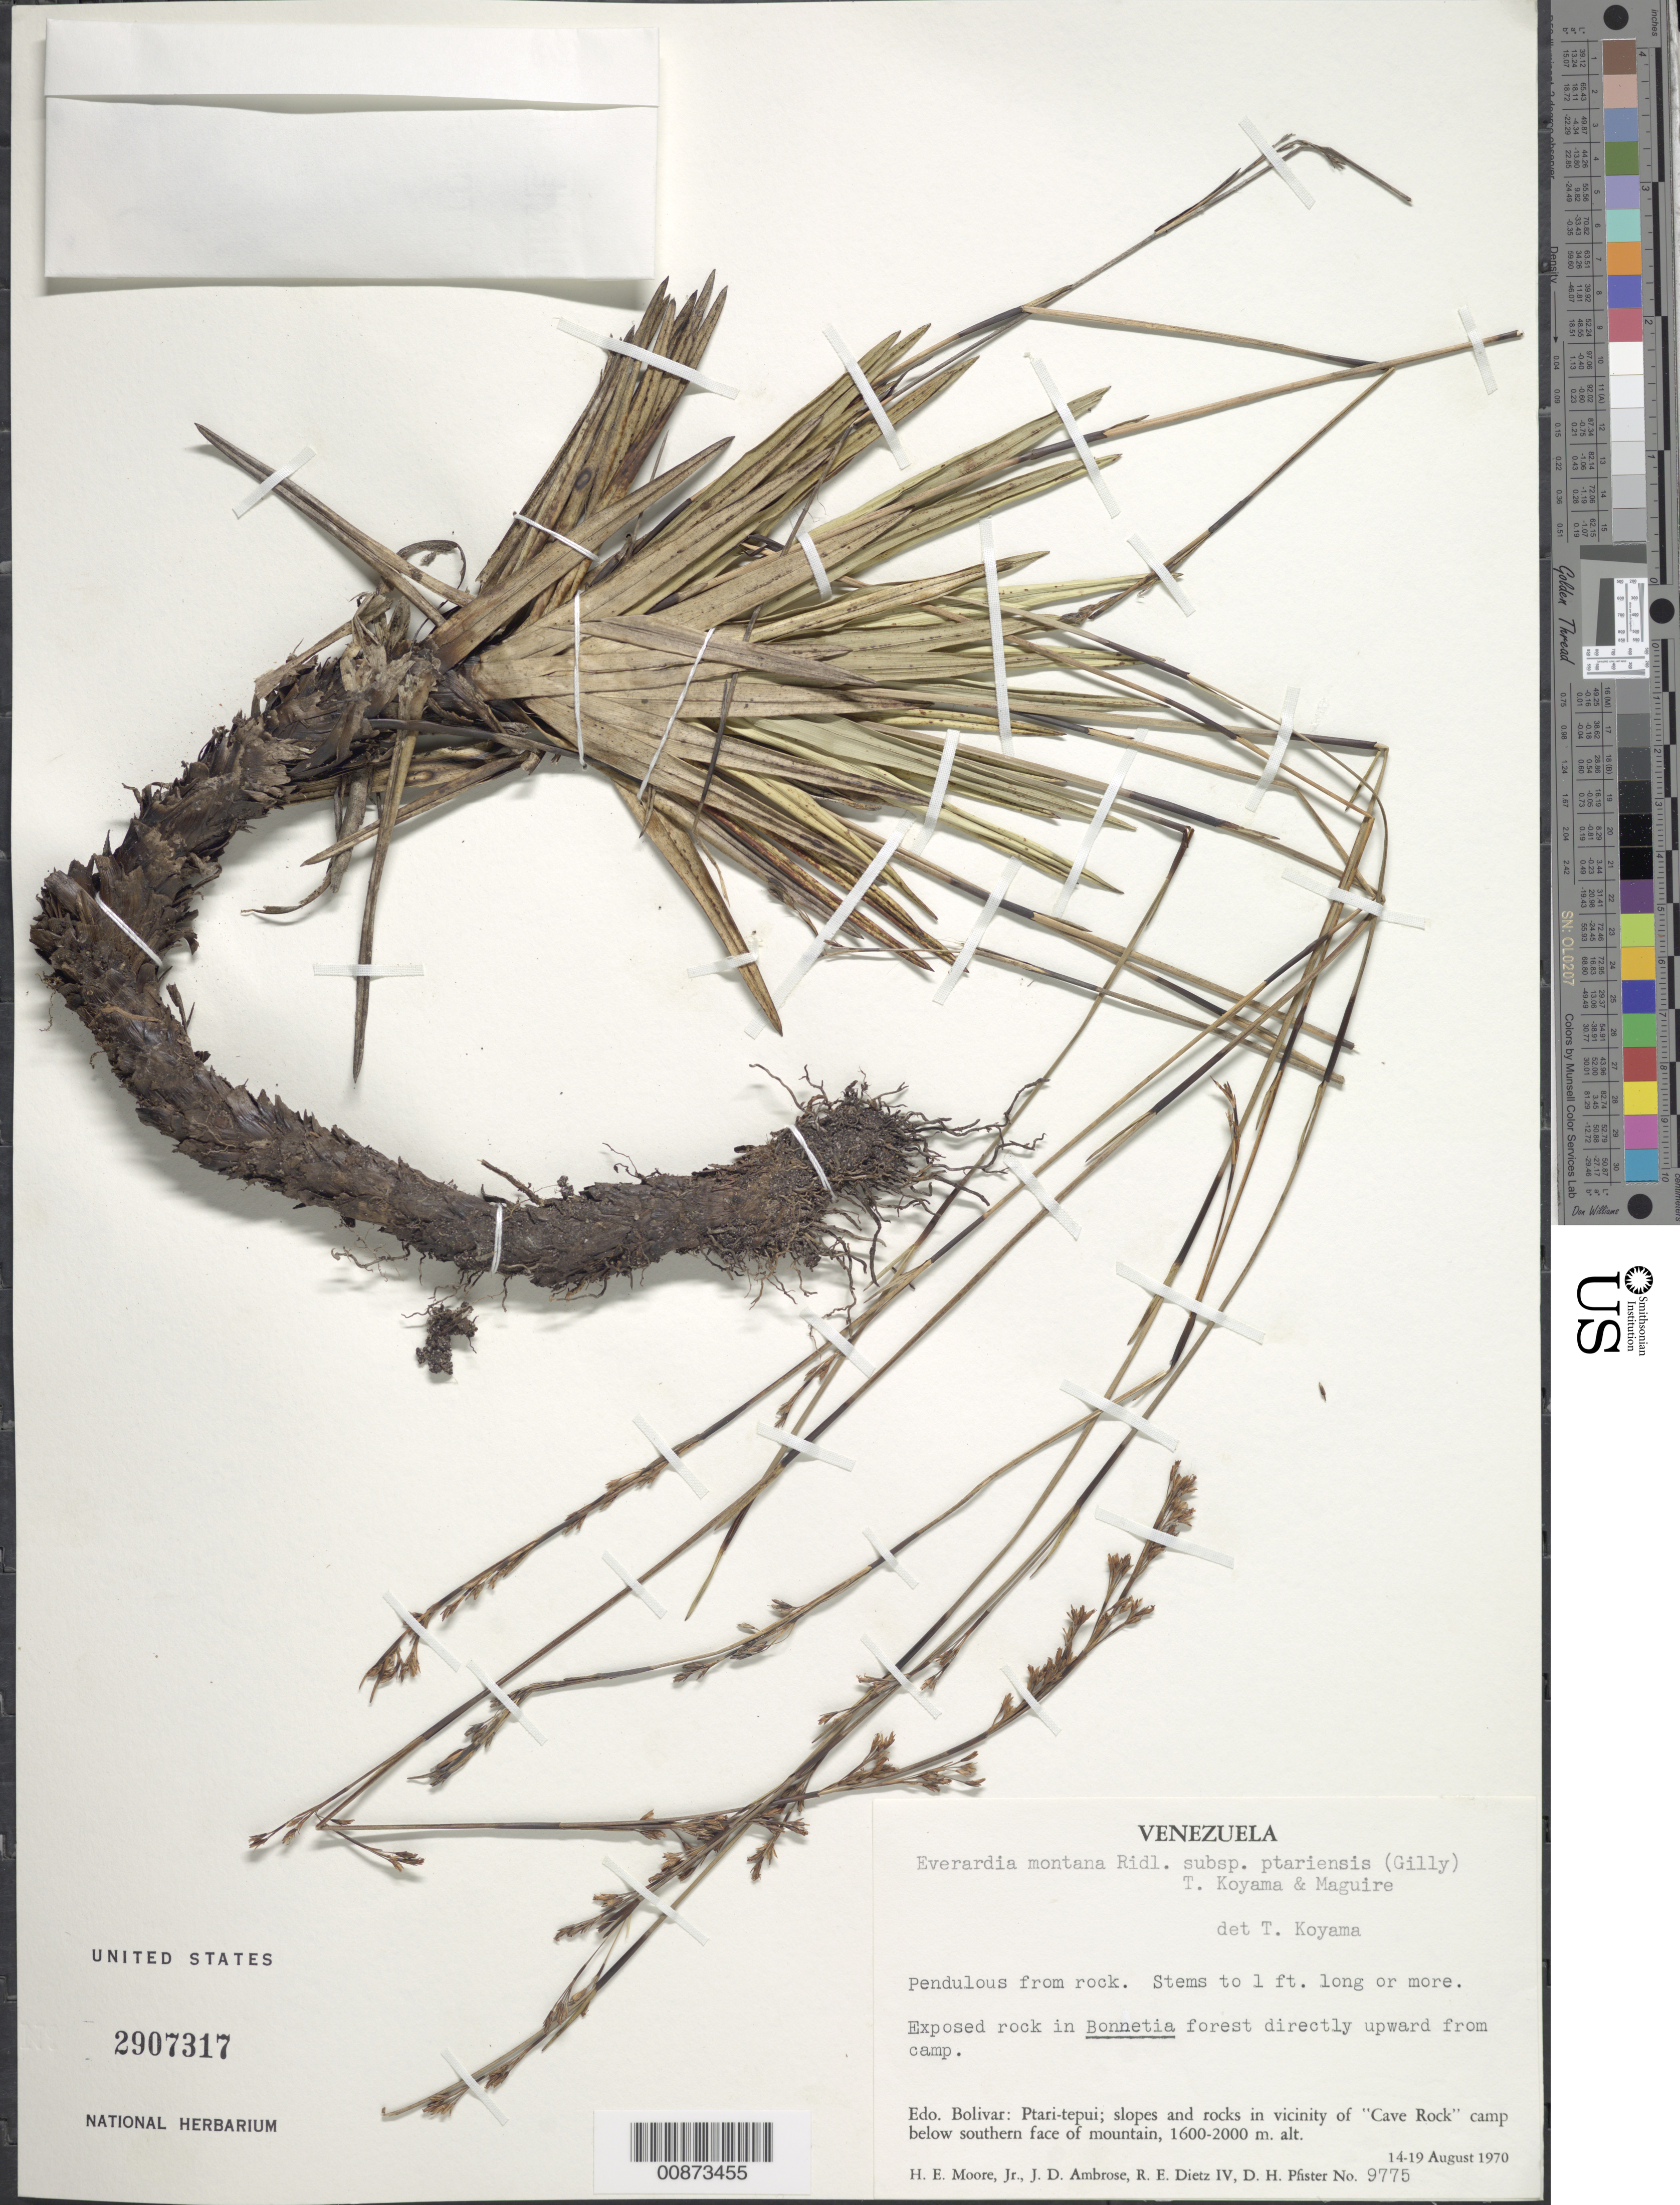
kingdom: Plantae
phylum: Tracheophyta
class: Liliopsida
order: Poales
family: Cyperaceae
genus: Cephalocarpus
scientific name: Cephalocarpus montanus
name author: (Ridley) S.M. Costa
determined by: Strong, Mark T., (BOT), Smithsonian Institution - National Museum of Natural History (UNITED STATES)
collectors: H. E. Moore, J. D. Ambrose, R. Dietz & D. H. Pfister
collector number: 9775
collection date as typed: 14-Aug-70 to 19-Aug-70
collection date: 1970-08-14/1970-08-19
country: Venezuela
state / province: Bolívar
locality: Ptari-tepuí, vicinity of "Cave Rock" camp; on trail directly upward from camp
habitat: Exposed rock in Bonnetia forest directly upward from camp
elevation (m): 1600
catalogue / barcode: US 2907317